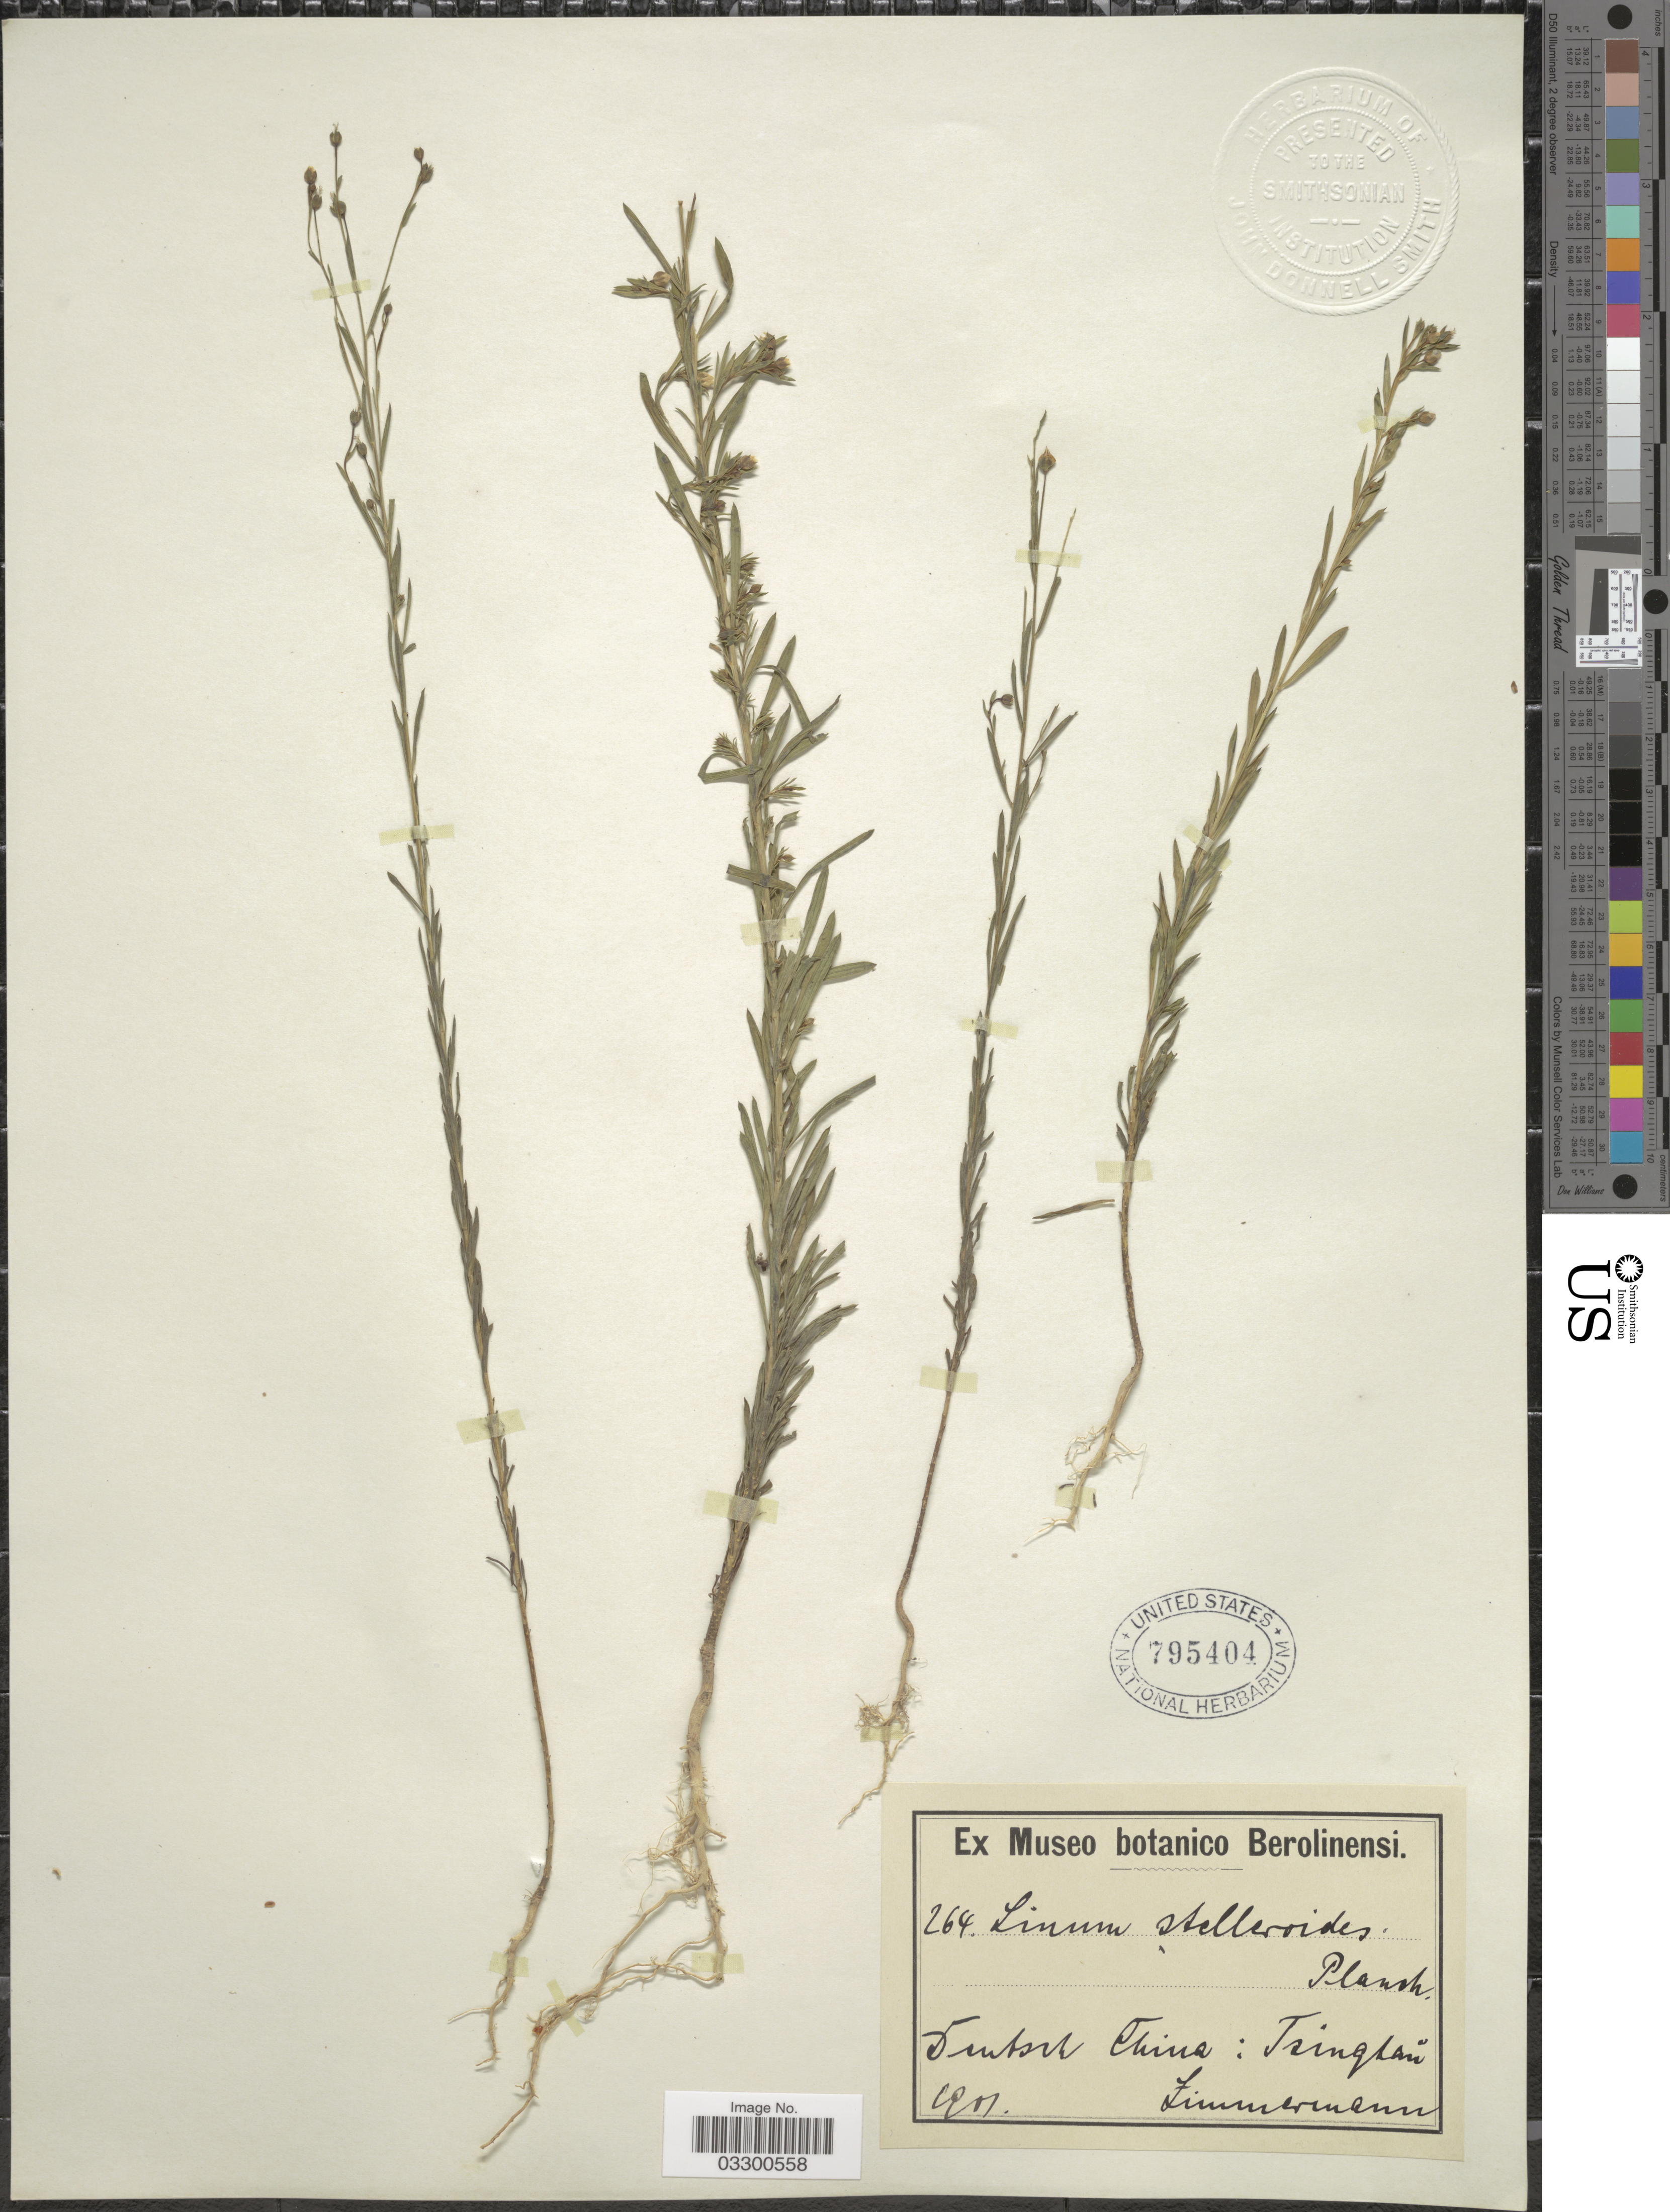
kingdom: Plantae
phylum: Tracheophyta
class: Magnoliopsida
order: Malpighiales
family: Linaceae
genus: Linum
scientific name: Linum stelleroides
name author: Planch.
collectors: -. Zimmermann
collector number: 264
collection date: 1901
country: China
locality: Deutsch China: Tsingtáu [interpreted].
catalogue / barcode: US 795404